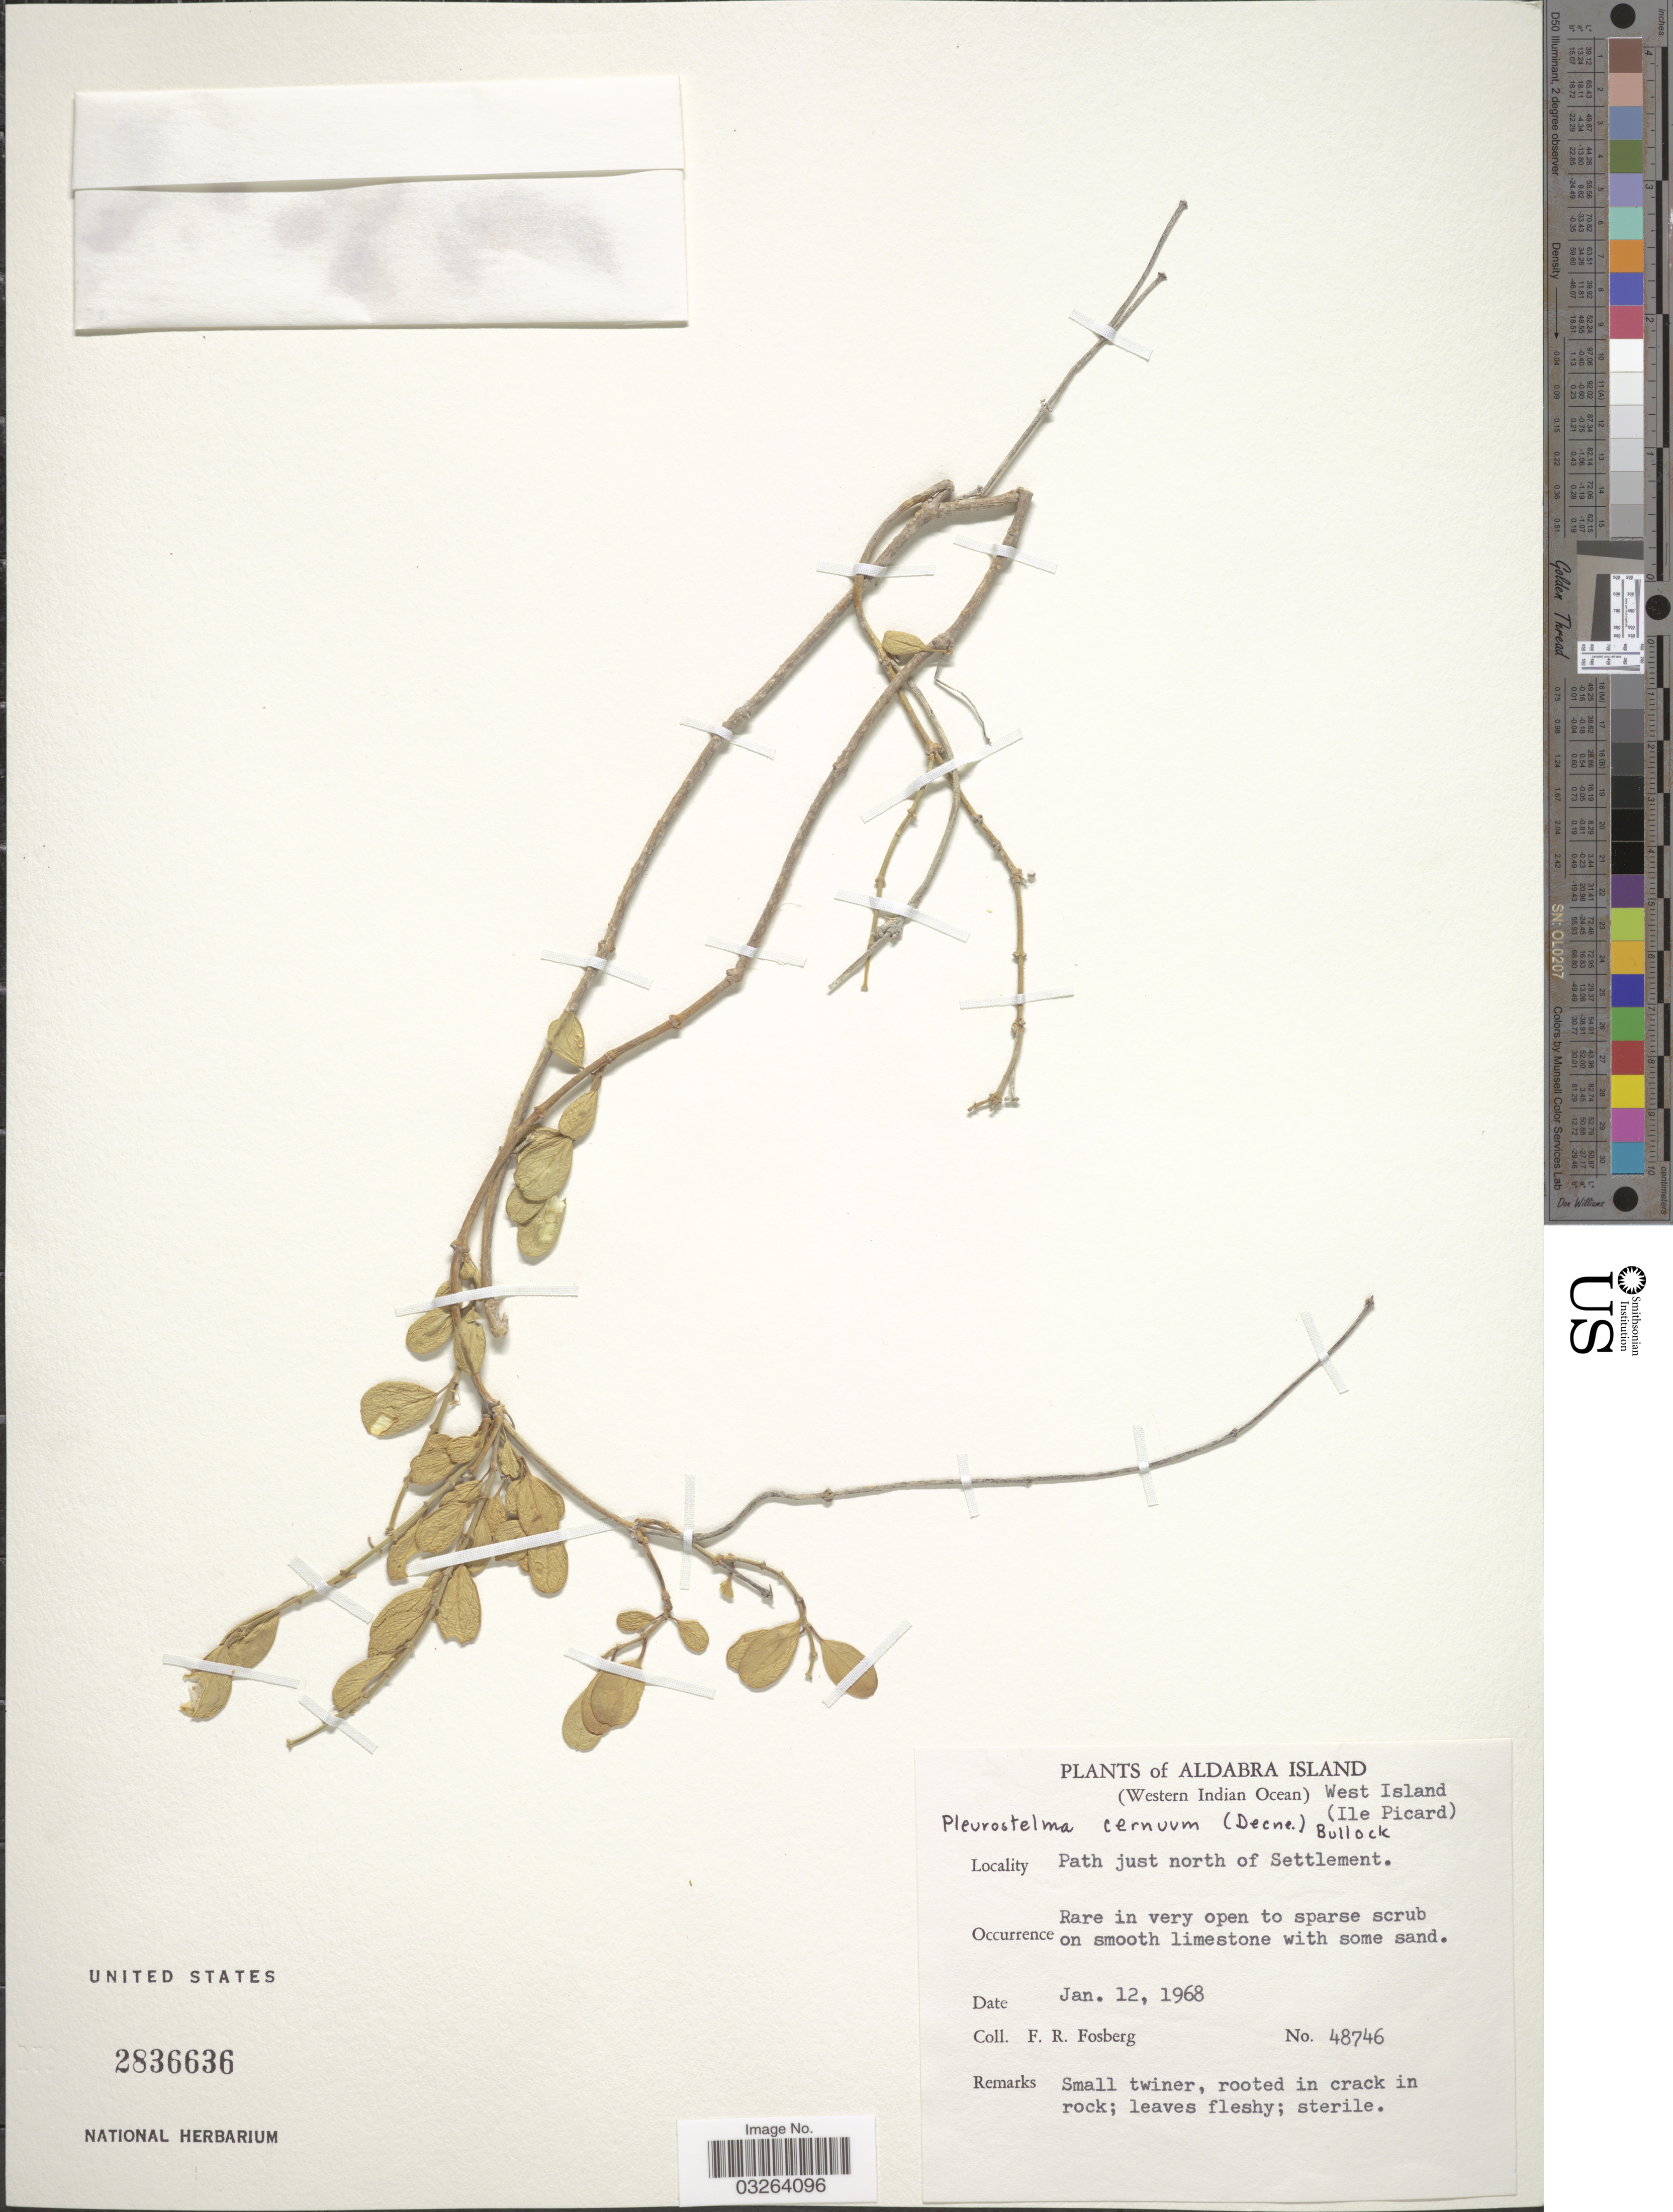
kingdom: Plantae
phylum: Tracheophyta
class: Magnoliopsida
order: Gentianales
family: Apocynaceae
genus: Pleurostelma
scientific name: Pleurostelma cernuum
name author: (Decne.) Bullock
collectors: F. R. Fosberg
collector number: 48746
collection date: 1968-01-12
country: Seychelles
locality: Aldabra Island. (Western Indian Ocean) West Island. (Ile Picard). Path just north of Settlement.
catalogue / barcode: US 2836636